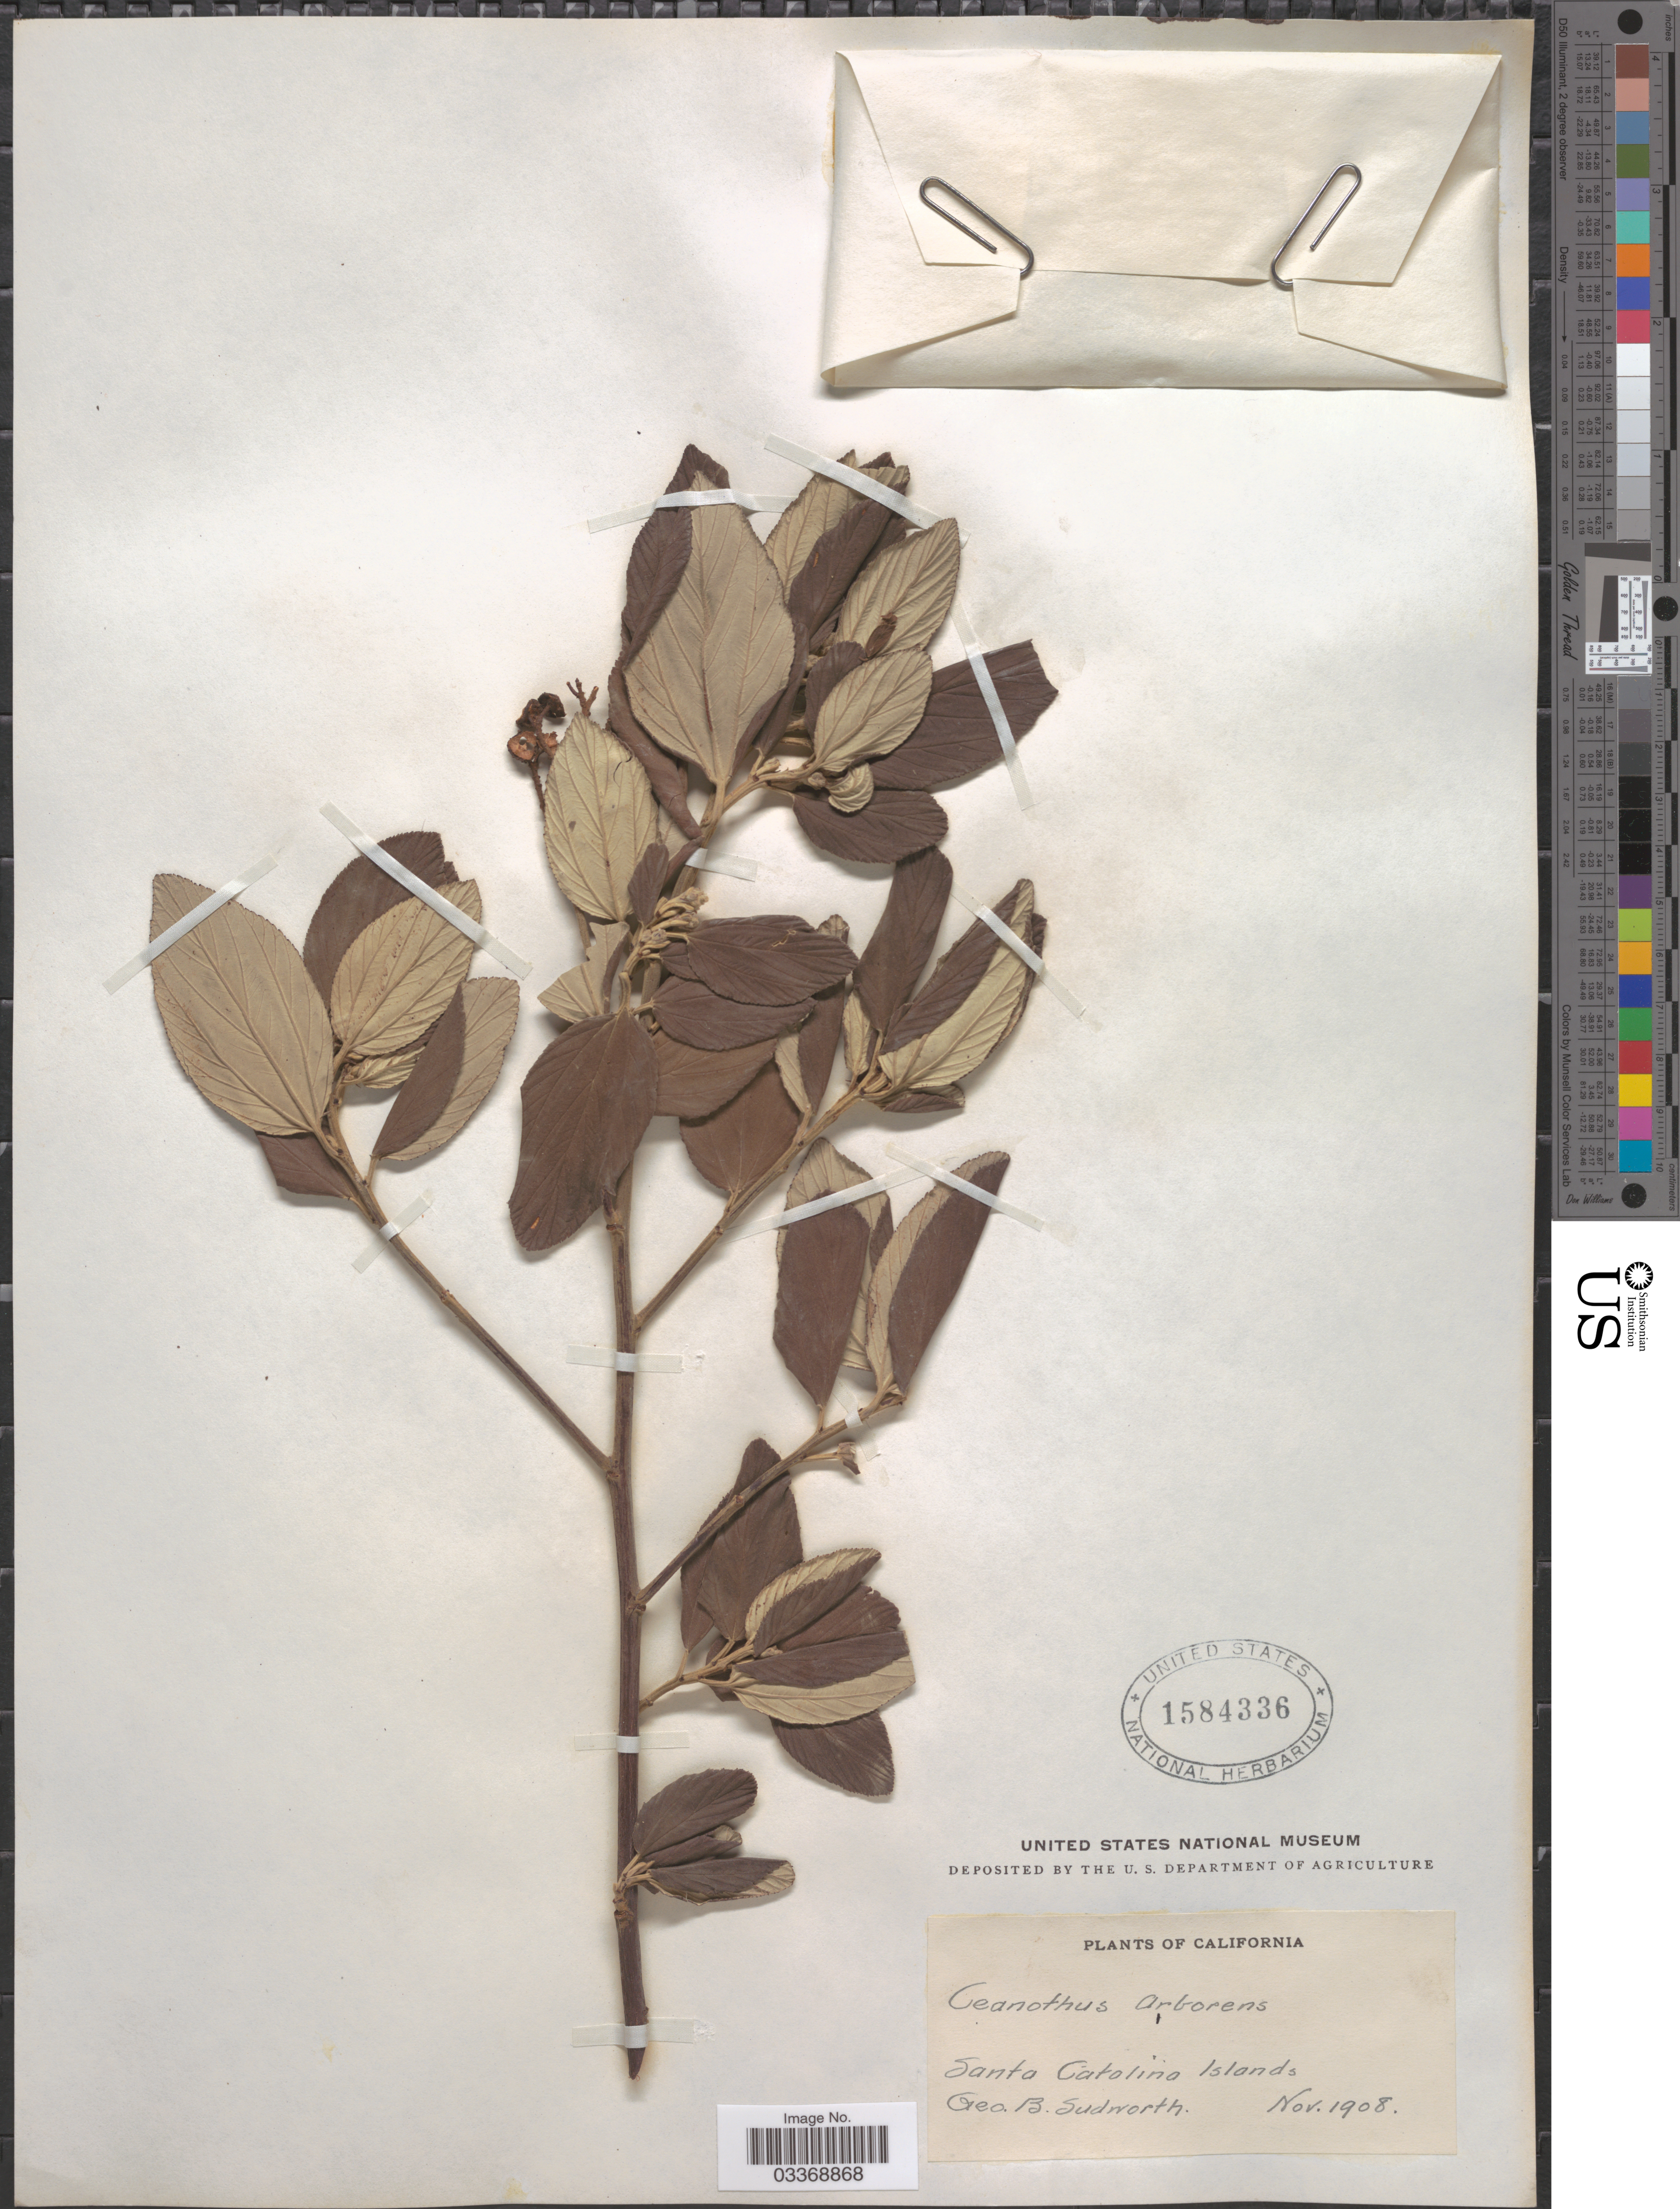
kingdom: Plantae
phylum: Tracheophyta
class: Magnoliopsida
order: Rosales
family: Rhamnaceae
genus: Ceanothus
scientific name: Ceanothus arboreus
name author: Greene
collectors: G. B. Sudworth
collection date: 1908-11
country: United States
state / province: California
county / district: Los Angeles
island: Santa Catalina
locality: Santa Catalina Islands.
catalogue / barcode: US 1584336